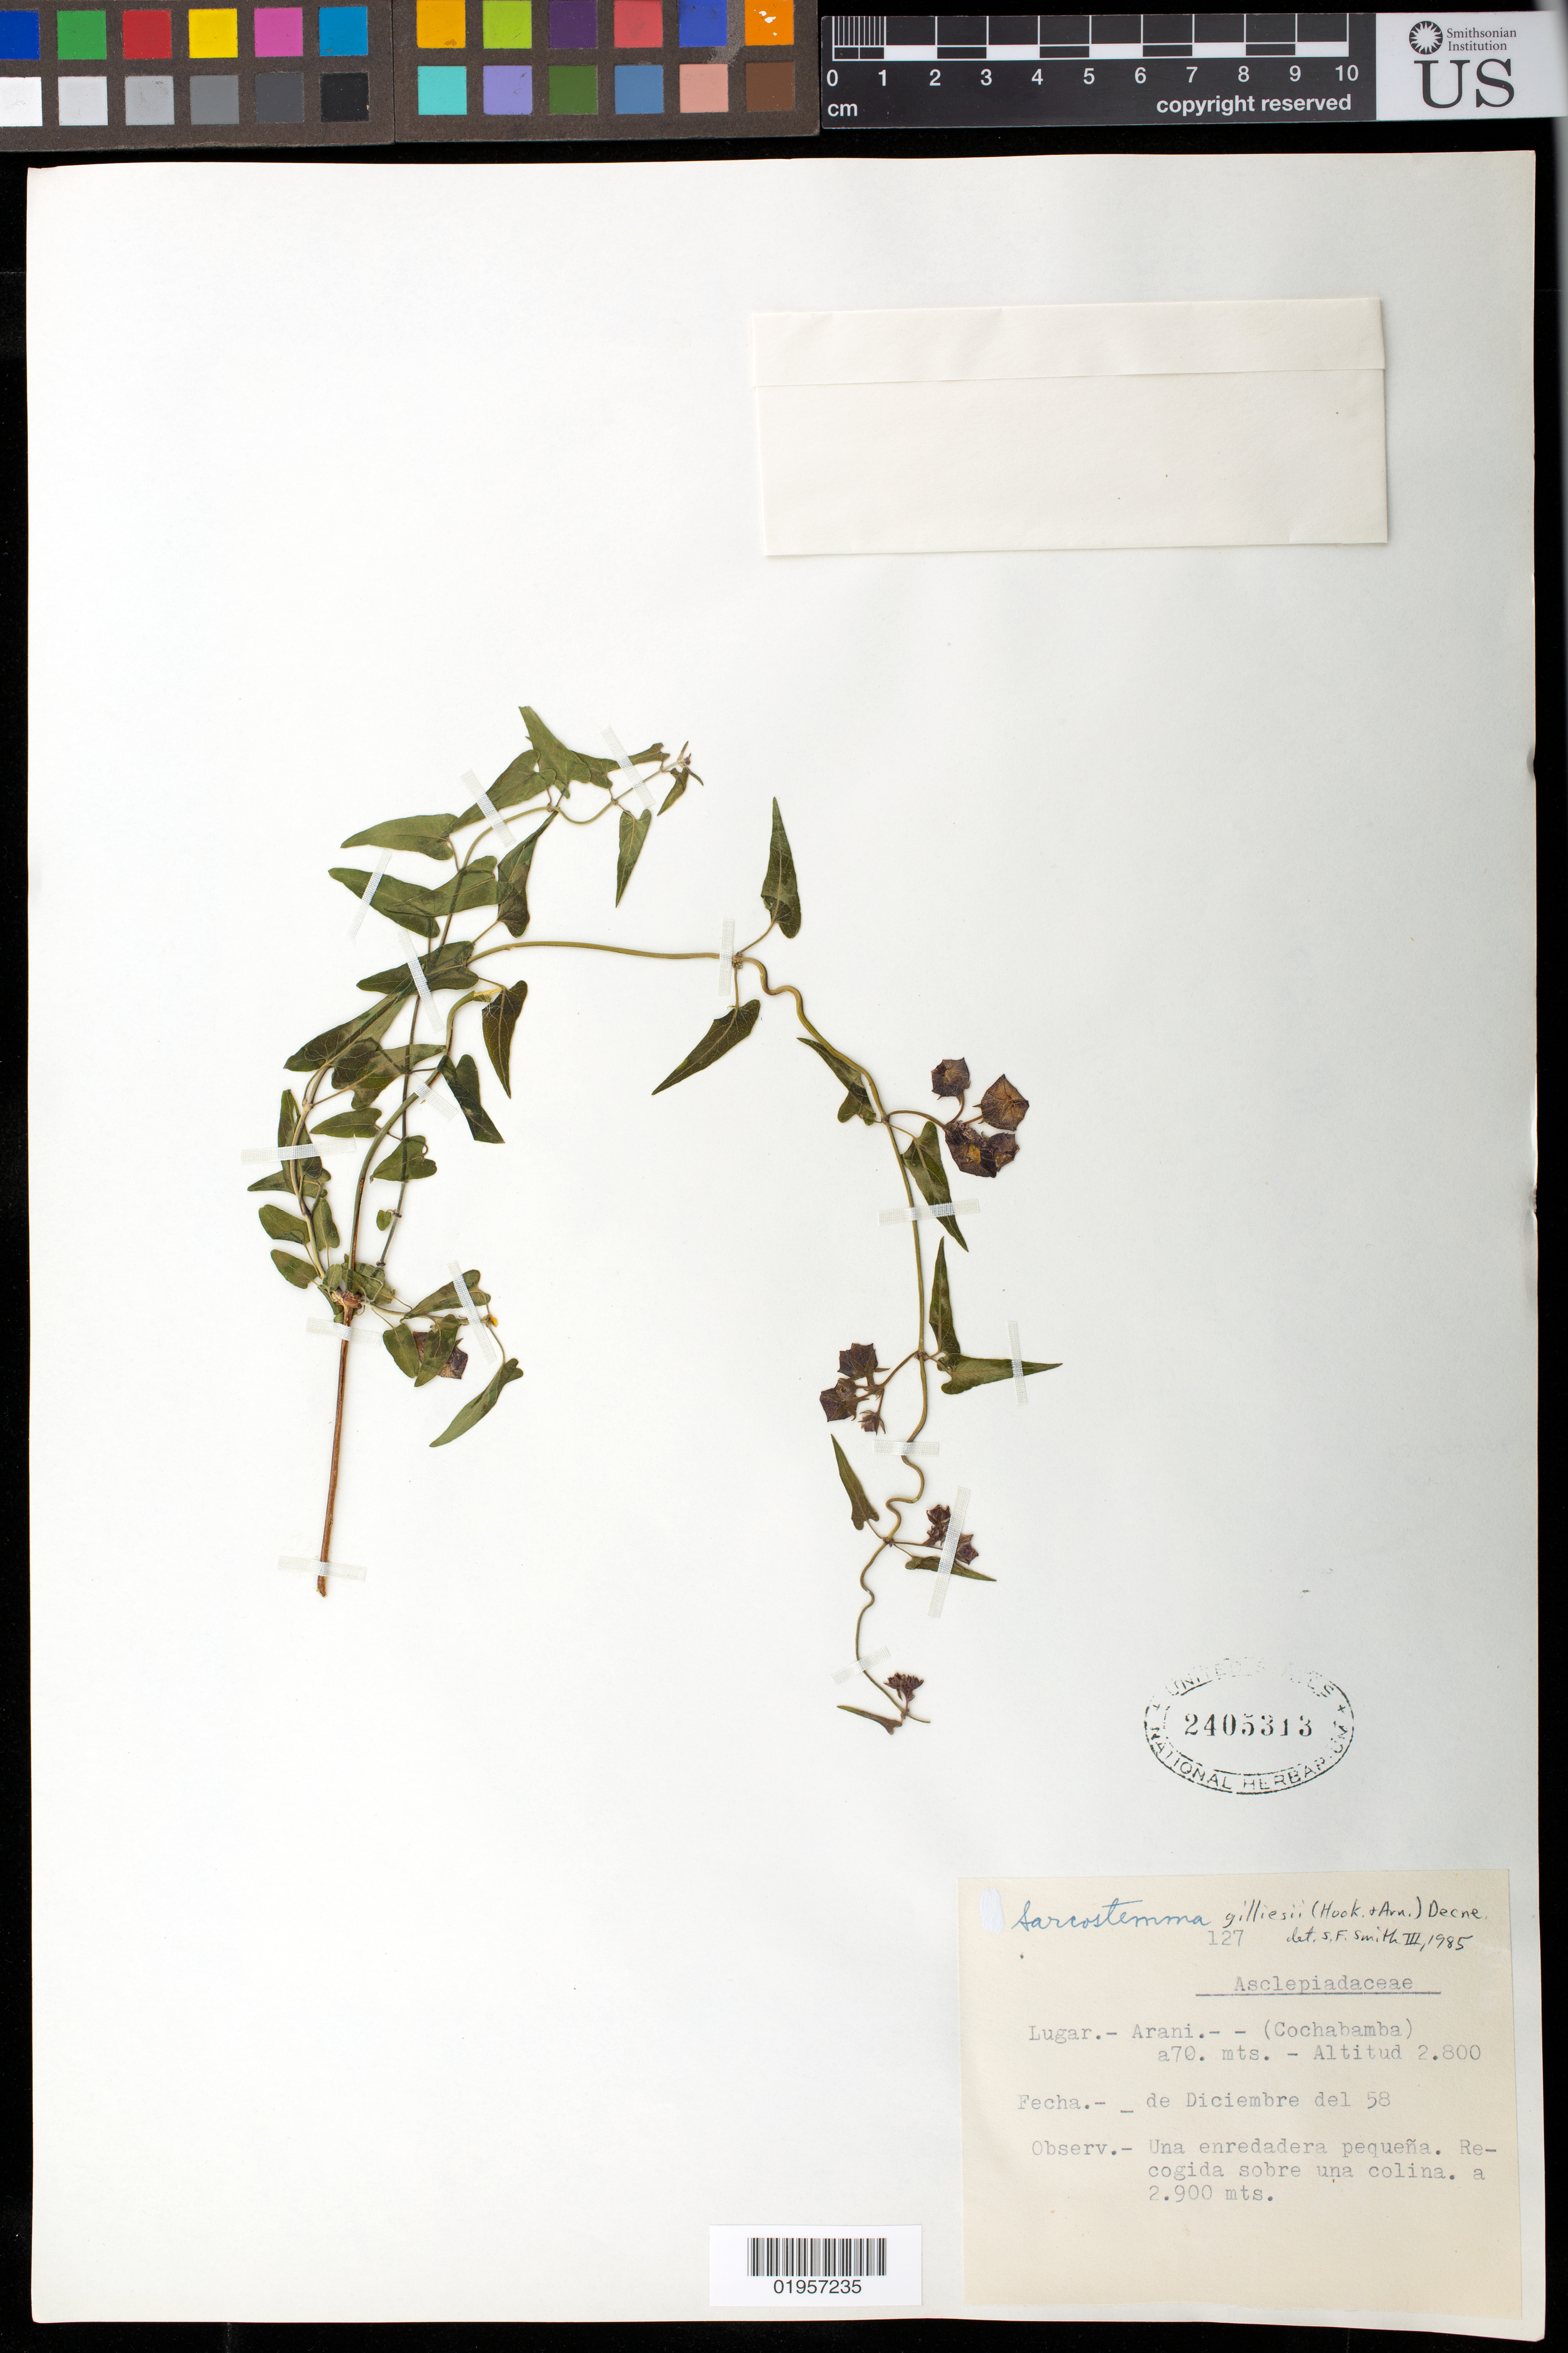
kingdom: Plantae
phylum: Tracheophyta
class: Magnoliopsida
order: Gentianales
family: Apocynaceae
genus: Sarcostemma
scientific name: Sarcostemma gilliesii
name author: (Hook. & Arn.) Decne.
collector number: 127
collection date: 1958-12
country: Bolivia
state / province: Cochabamba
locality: Lugar. Arani.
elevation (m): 2800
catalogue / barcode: US 2405313